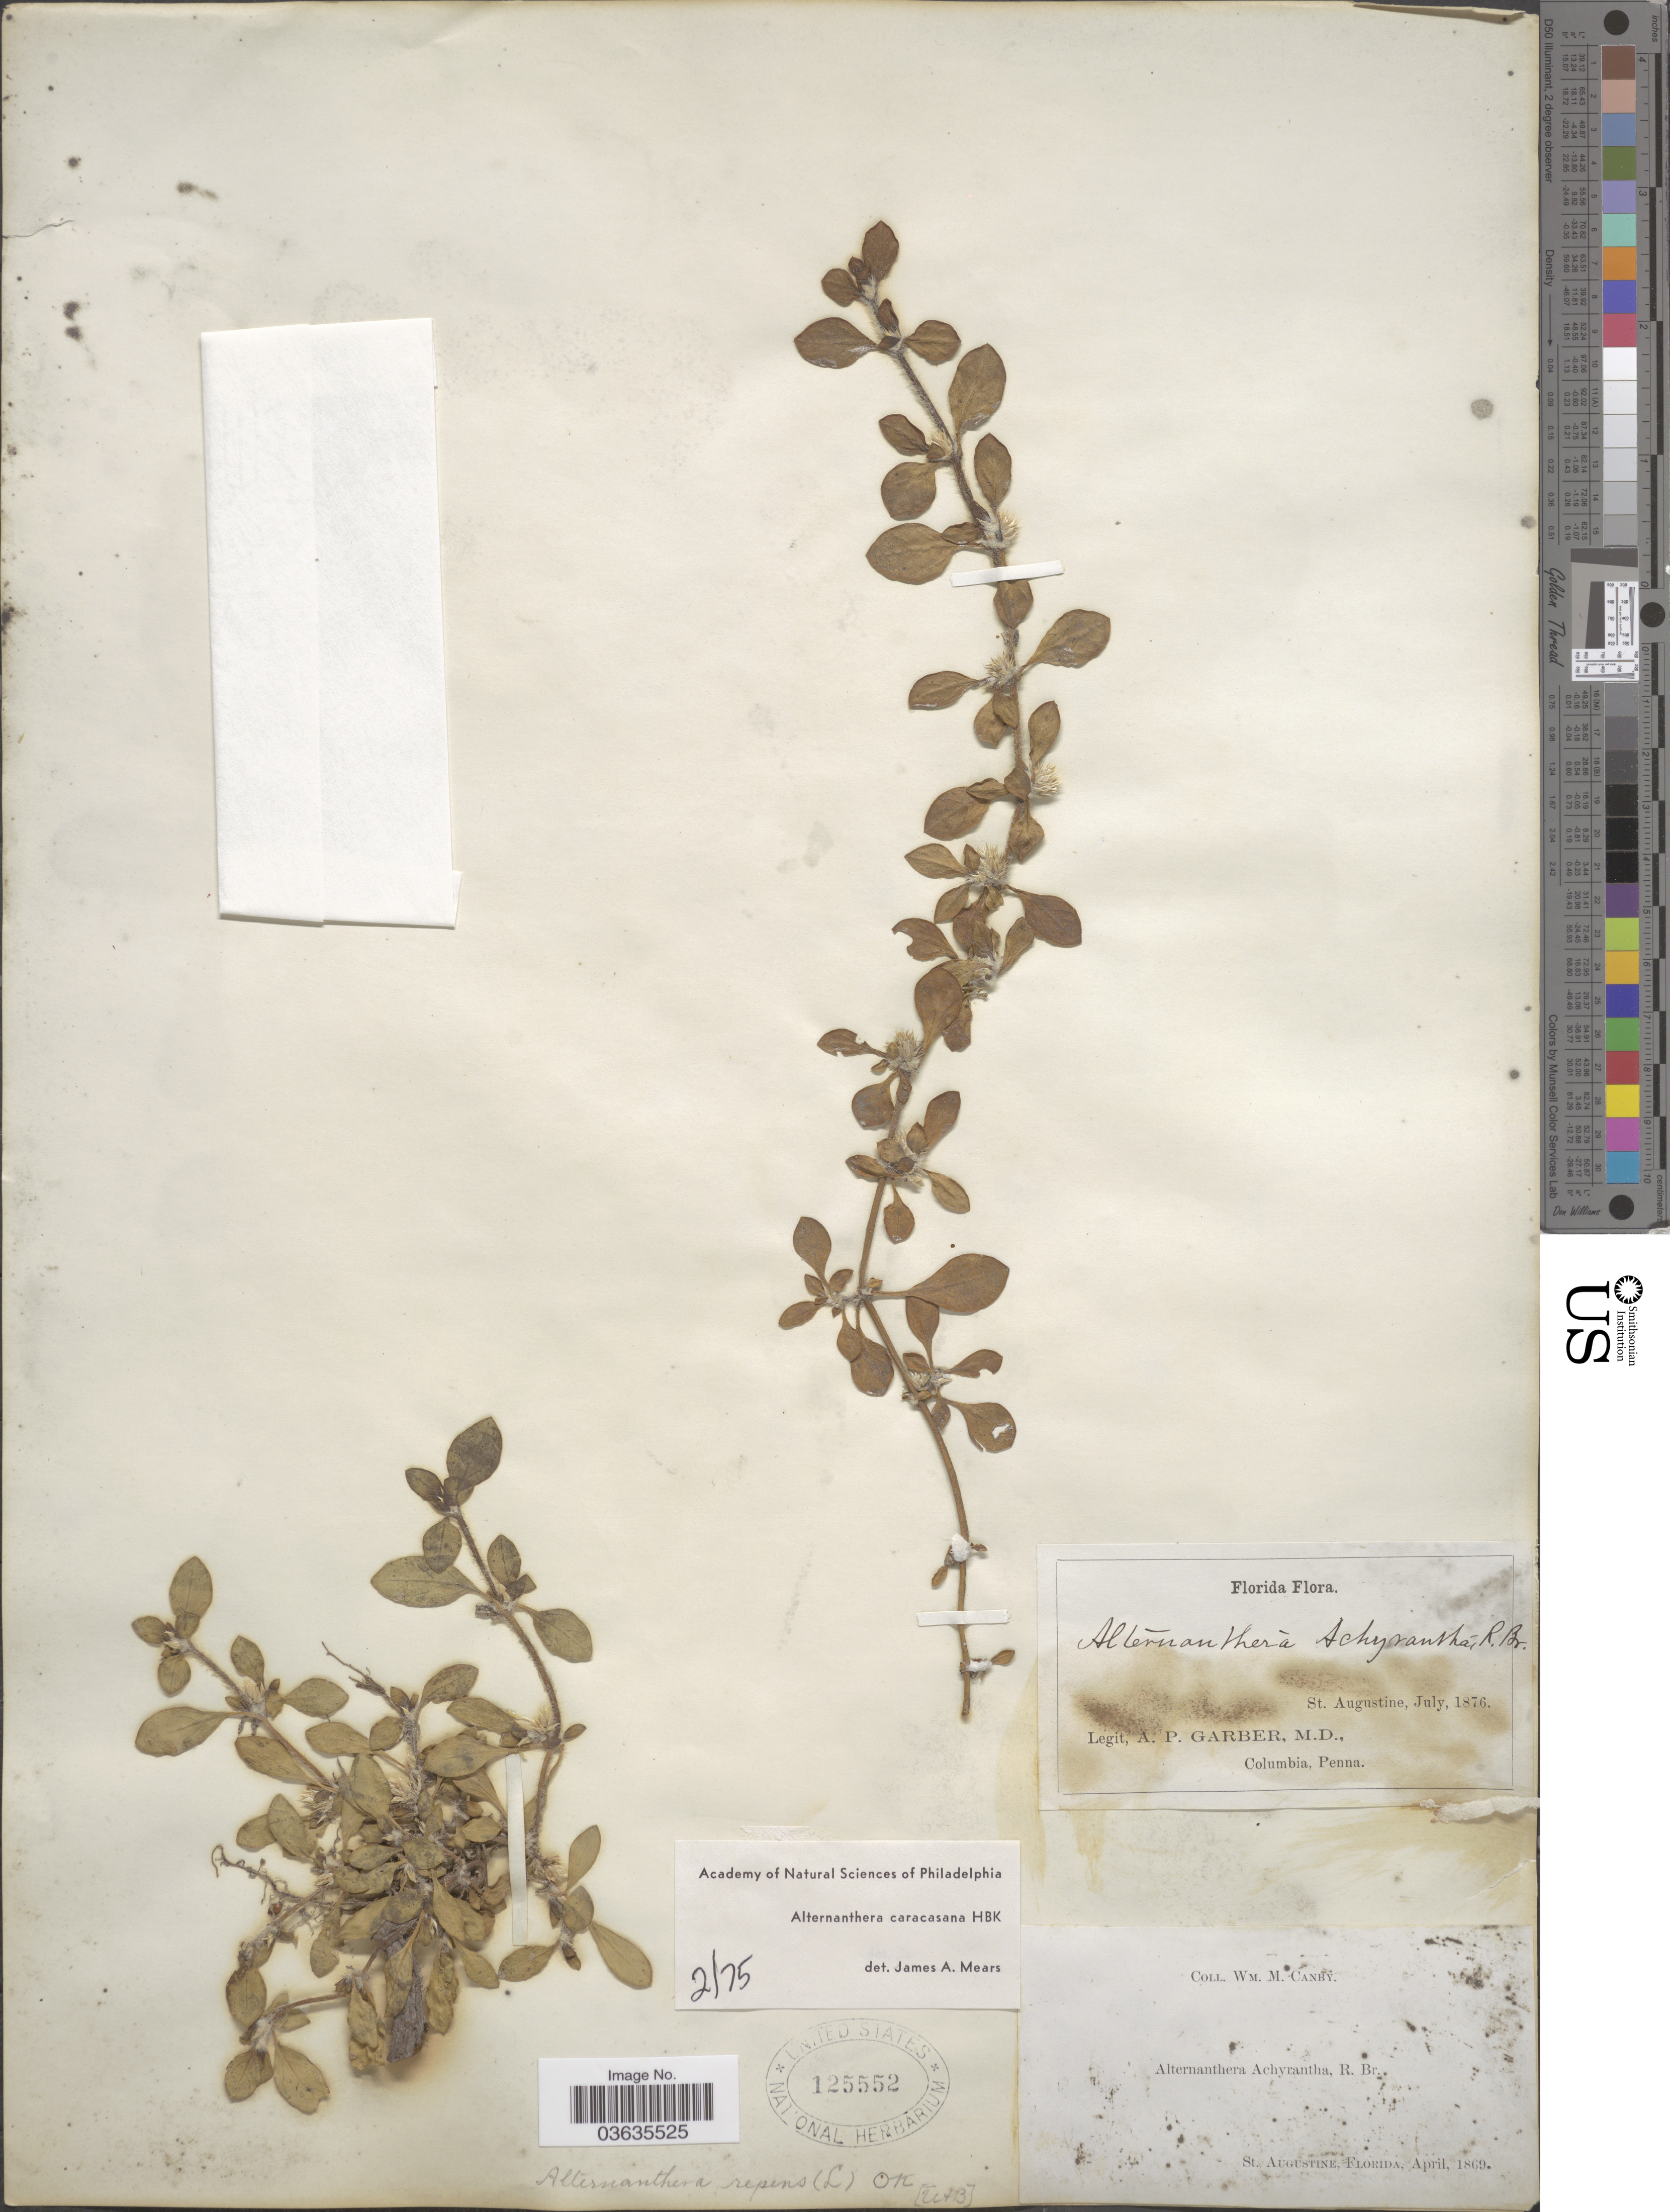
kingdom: Plantae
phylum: Tracheophyta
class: Magnoliopsida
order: Caryophyllales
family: Amaranthaceae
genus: Alternanthera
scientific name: Alternanthera caracasana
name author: Kunth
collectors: A. P. Garber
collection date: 1876-07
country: United States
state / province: Florida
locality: St. Augustine.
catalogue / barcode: US 125552-2